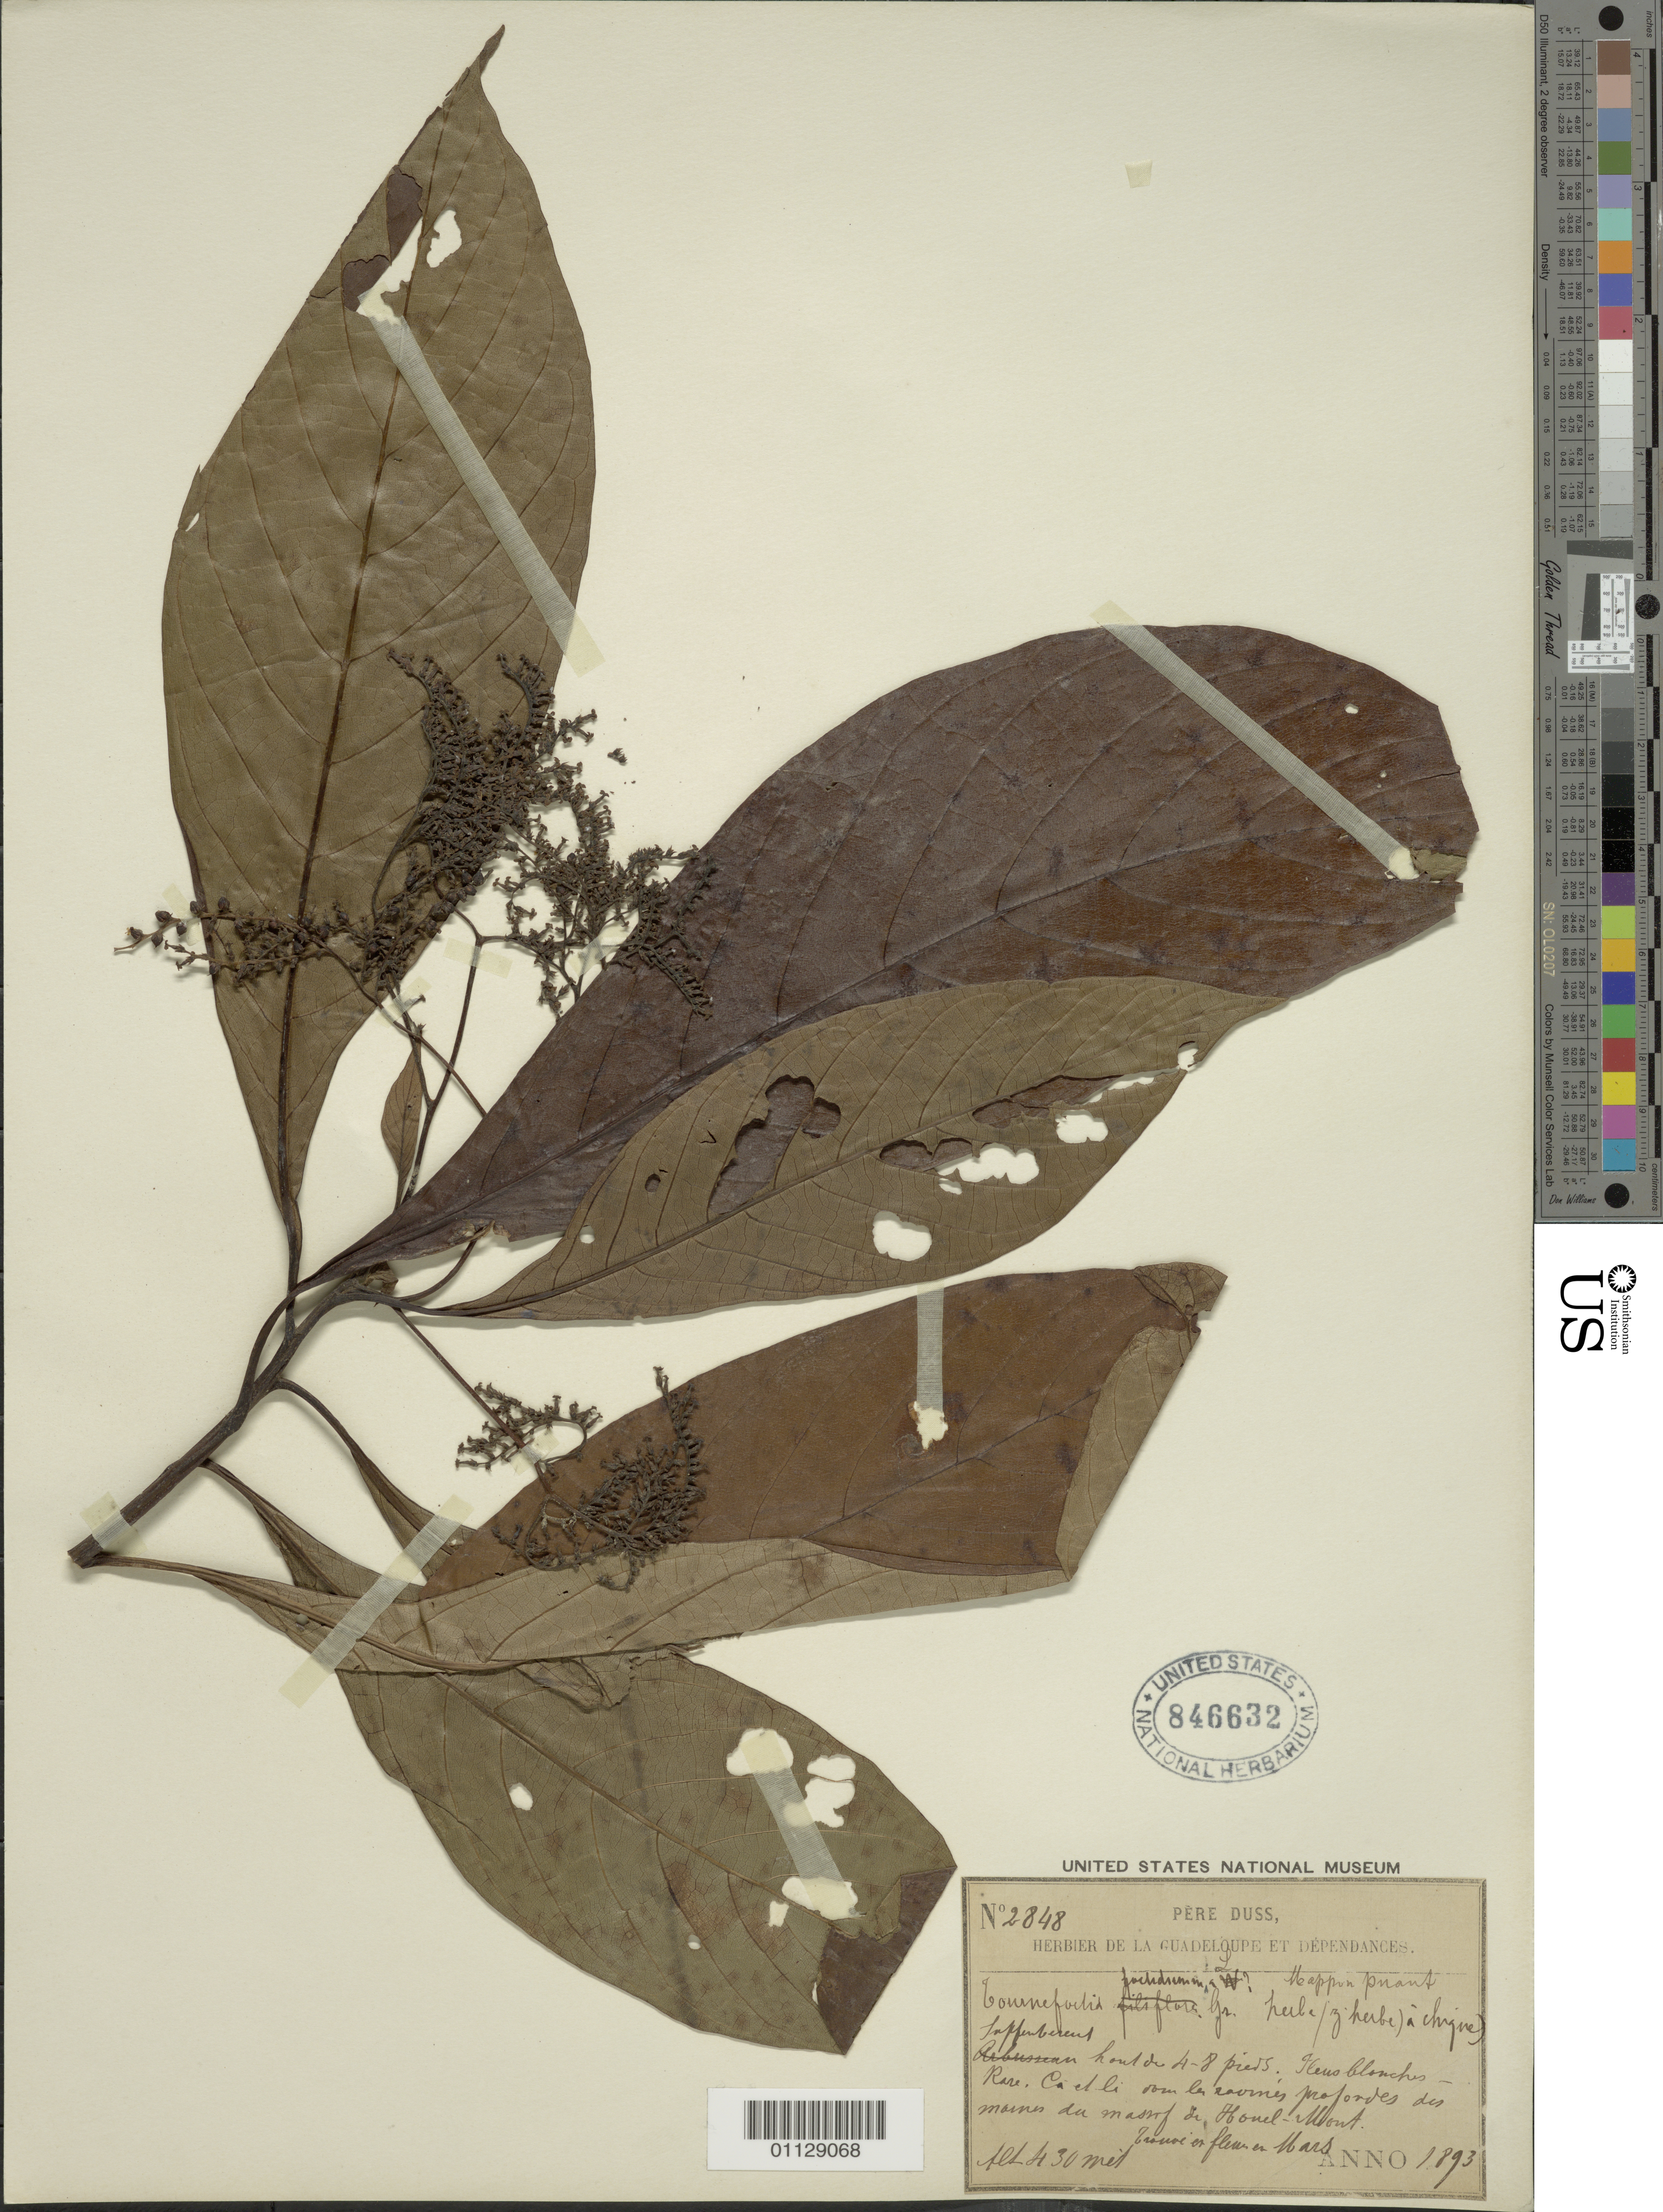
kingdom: Plantae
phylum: Tracheophyta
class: Magnoliopsida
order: Boraginales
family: Heliotropiaceae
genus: Tournefortia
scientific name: Tournefortia filiflora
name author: Griseb.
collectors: Père Duss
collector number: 2848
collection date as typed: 1893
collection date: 1893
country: Guadeloupe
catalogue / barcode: US 846632